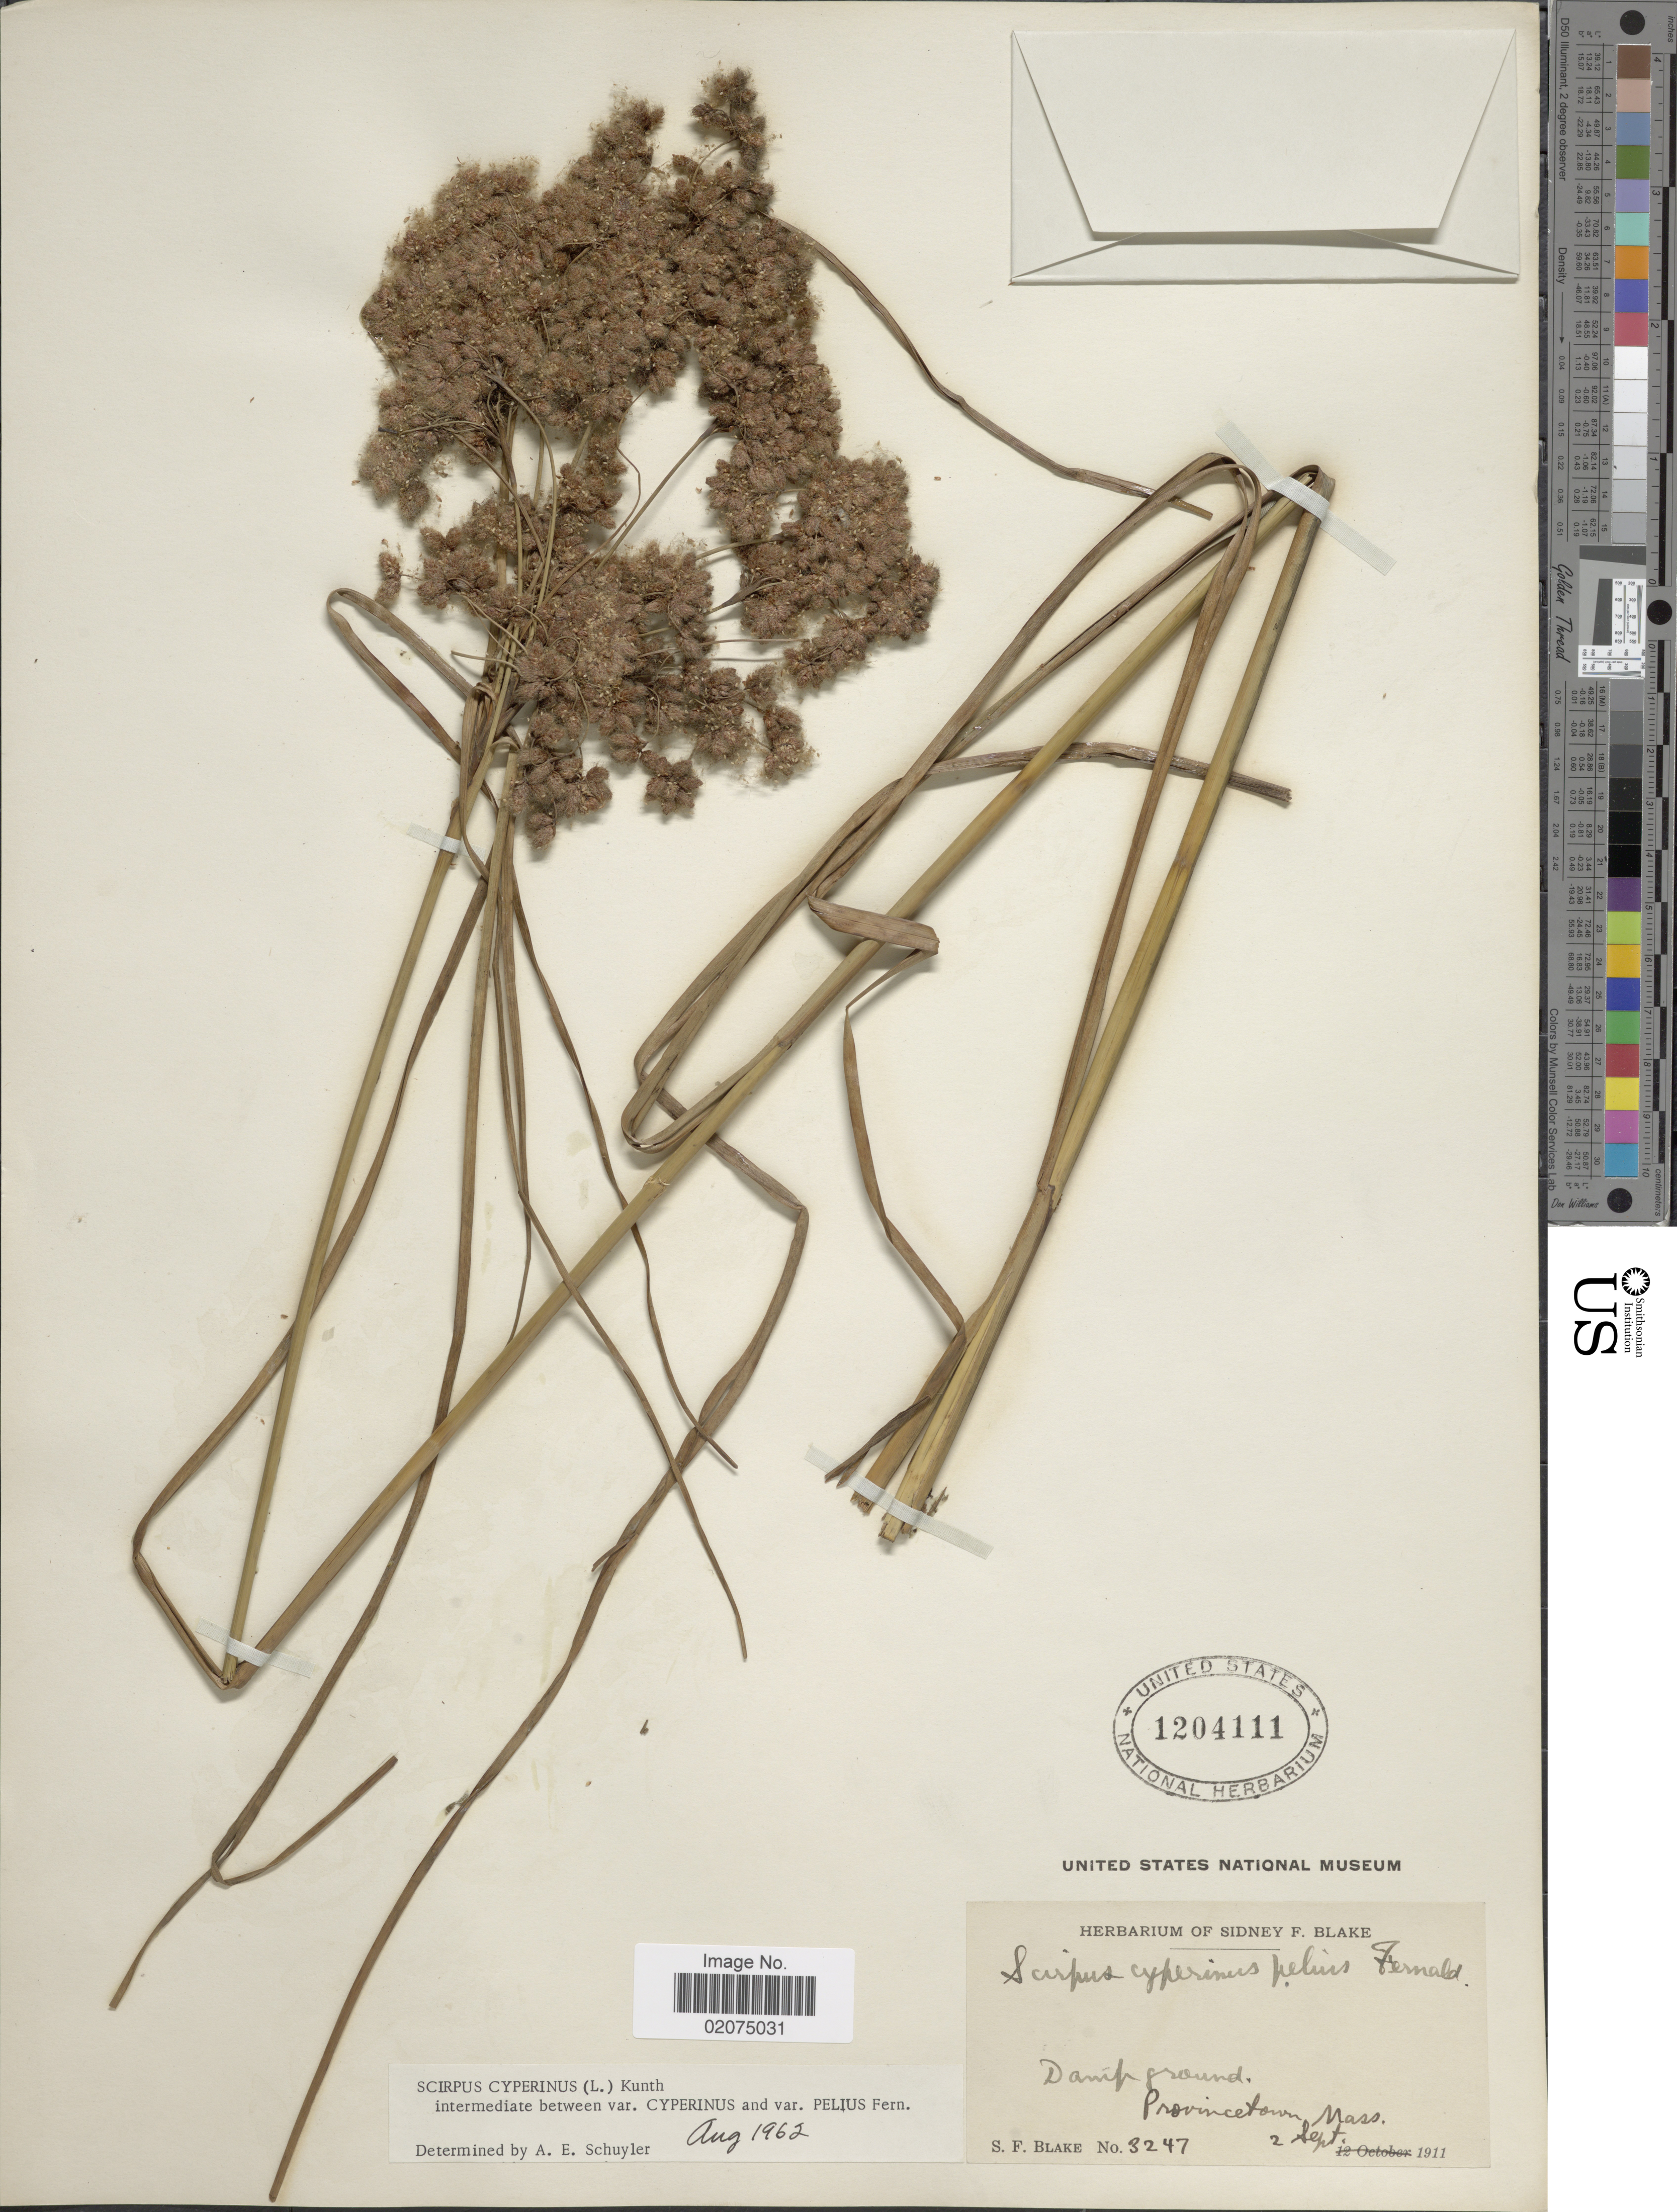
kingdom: Plantae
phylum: Tracheophyta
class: Liliopsida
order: Poales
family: Cyperaceae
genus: Scirpus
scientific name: Scirpus cyperinus (L.) Kunth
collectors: S. Blake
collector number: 3247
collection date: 1911-09-02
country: United States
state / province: Massachusetts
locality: Provincetown, Mass.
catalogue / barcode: US 1204111